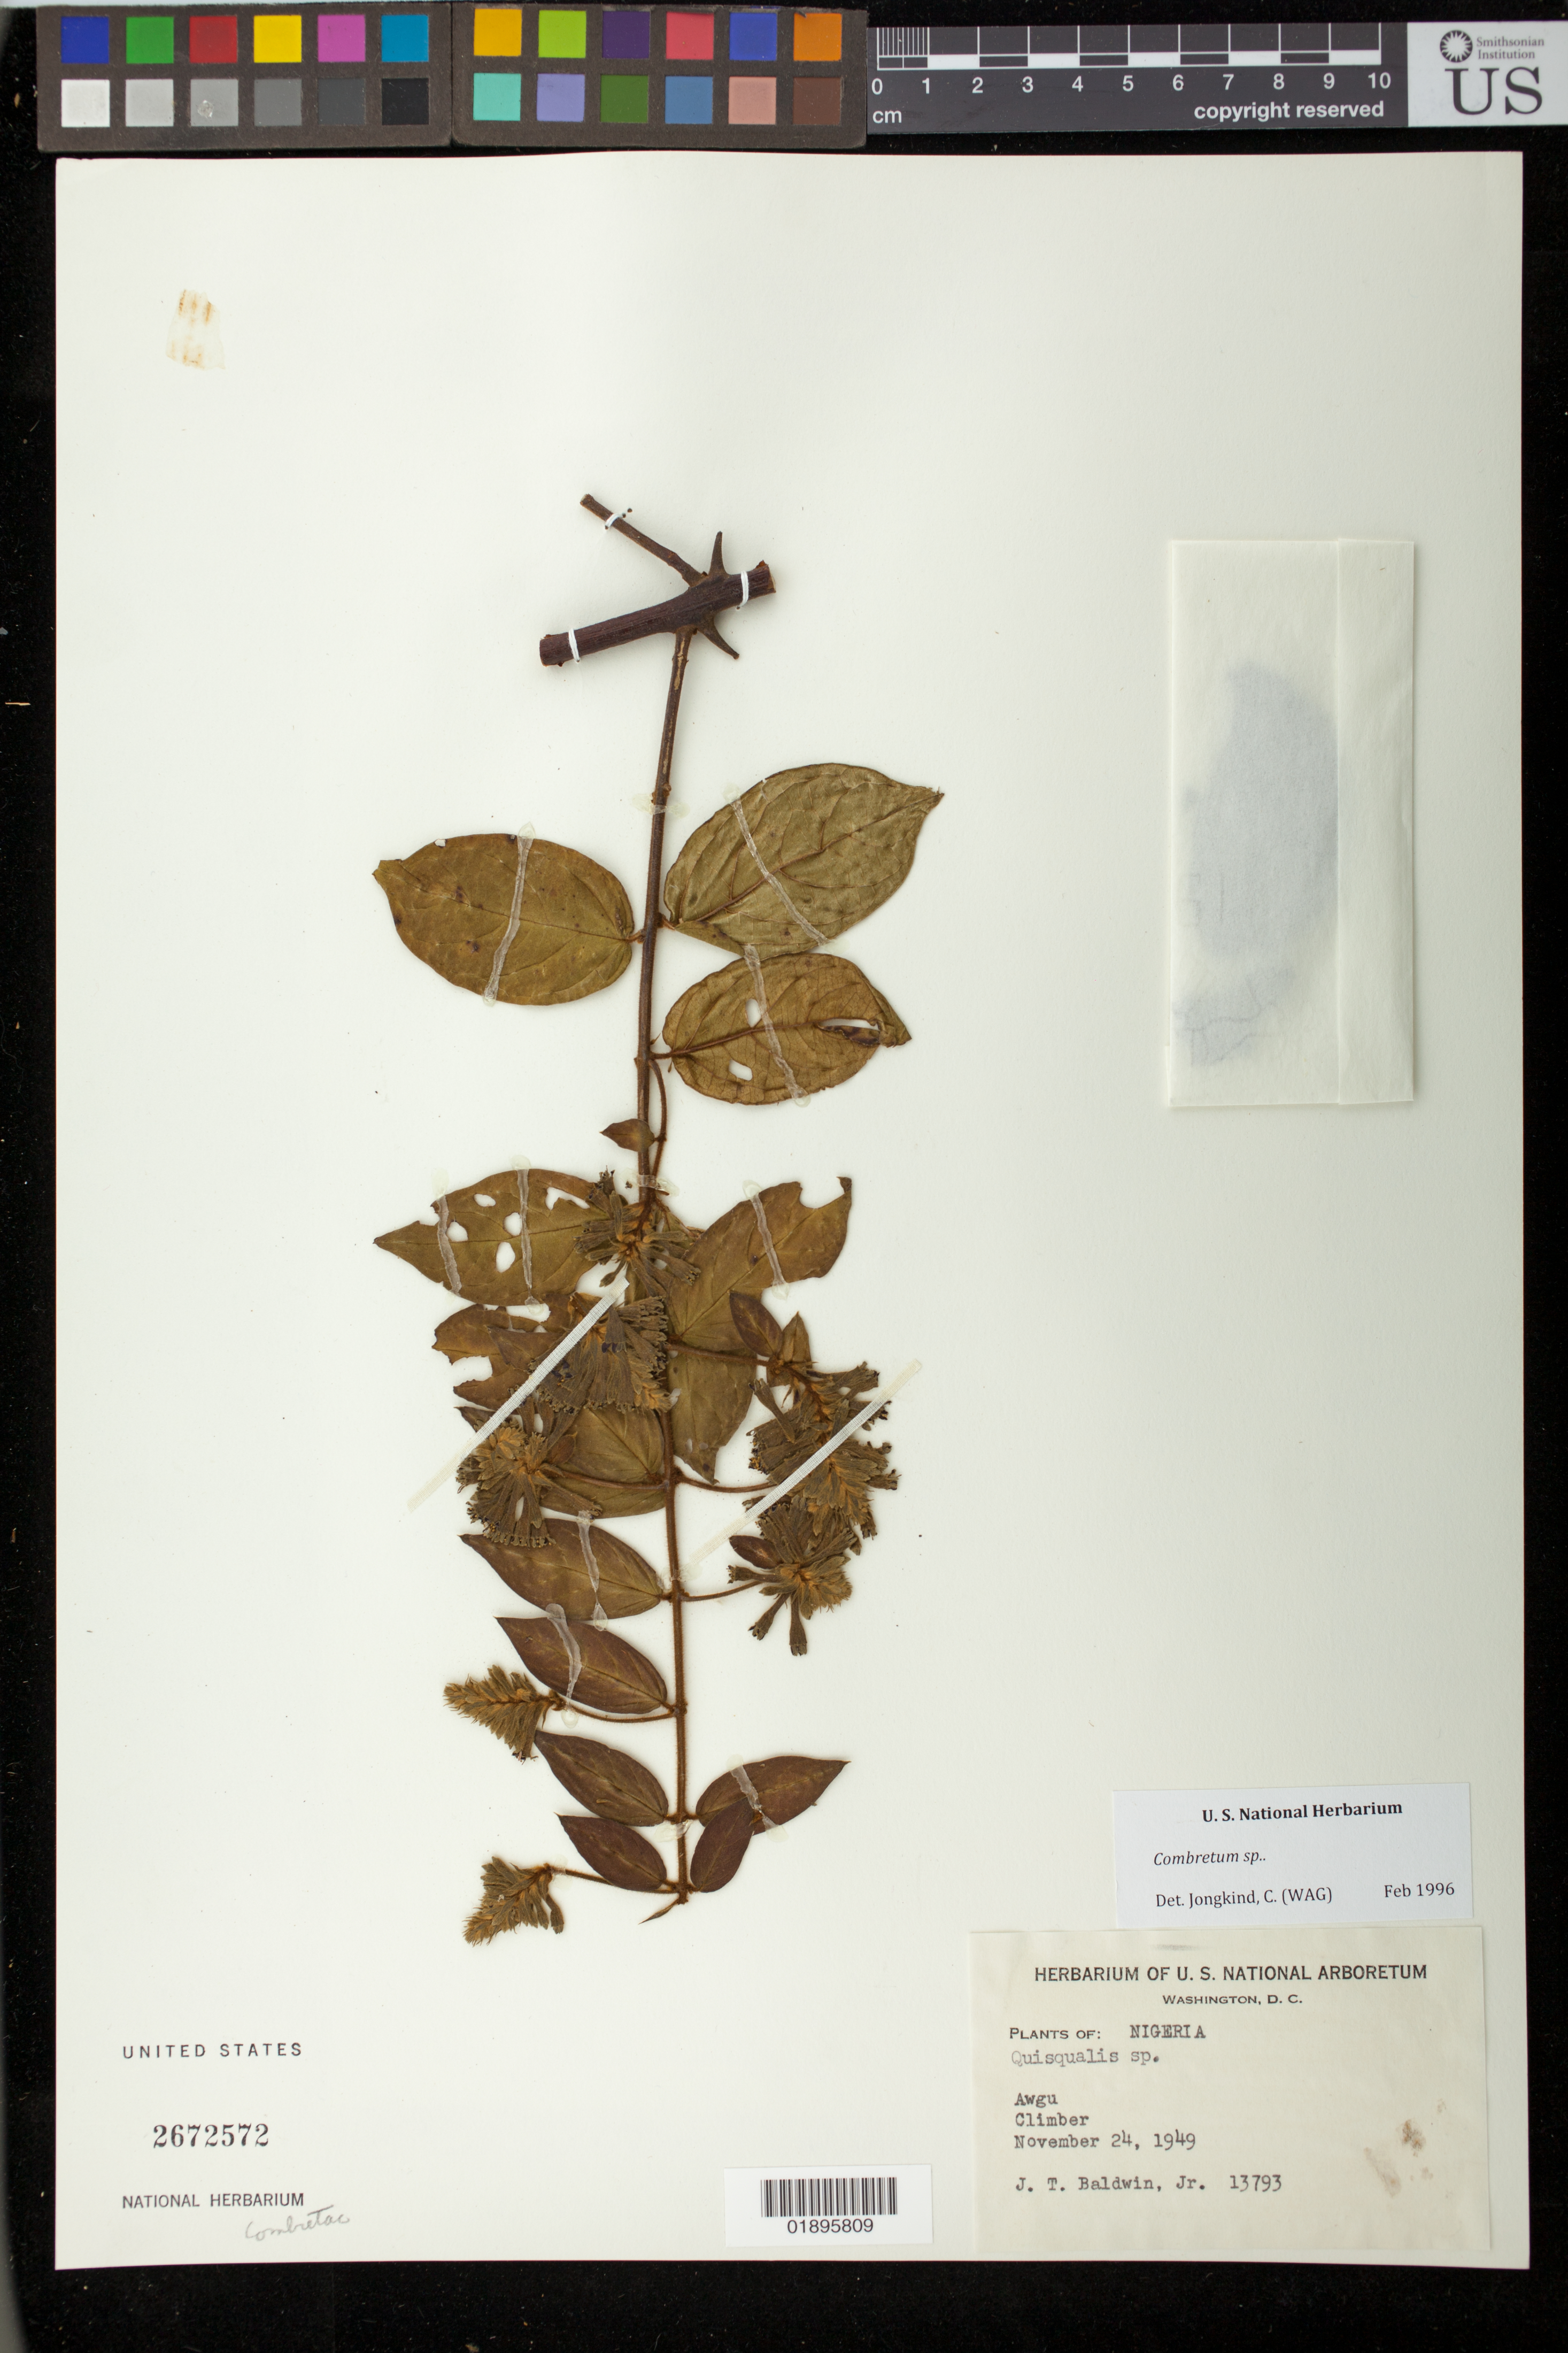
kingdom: Plantae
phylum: Tracheophyta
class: Magnoliopsida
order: Myrtales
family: Combretaceae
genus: Combretum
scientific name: Combretum sp.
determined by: Jongkind, C. C. H.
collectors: J. T. Baldwin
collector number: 13793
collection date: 1949-11-24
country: Nigeria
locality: Awgu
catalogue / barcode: US 2672572